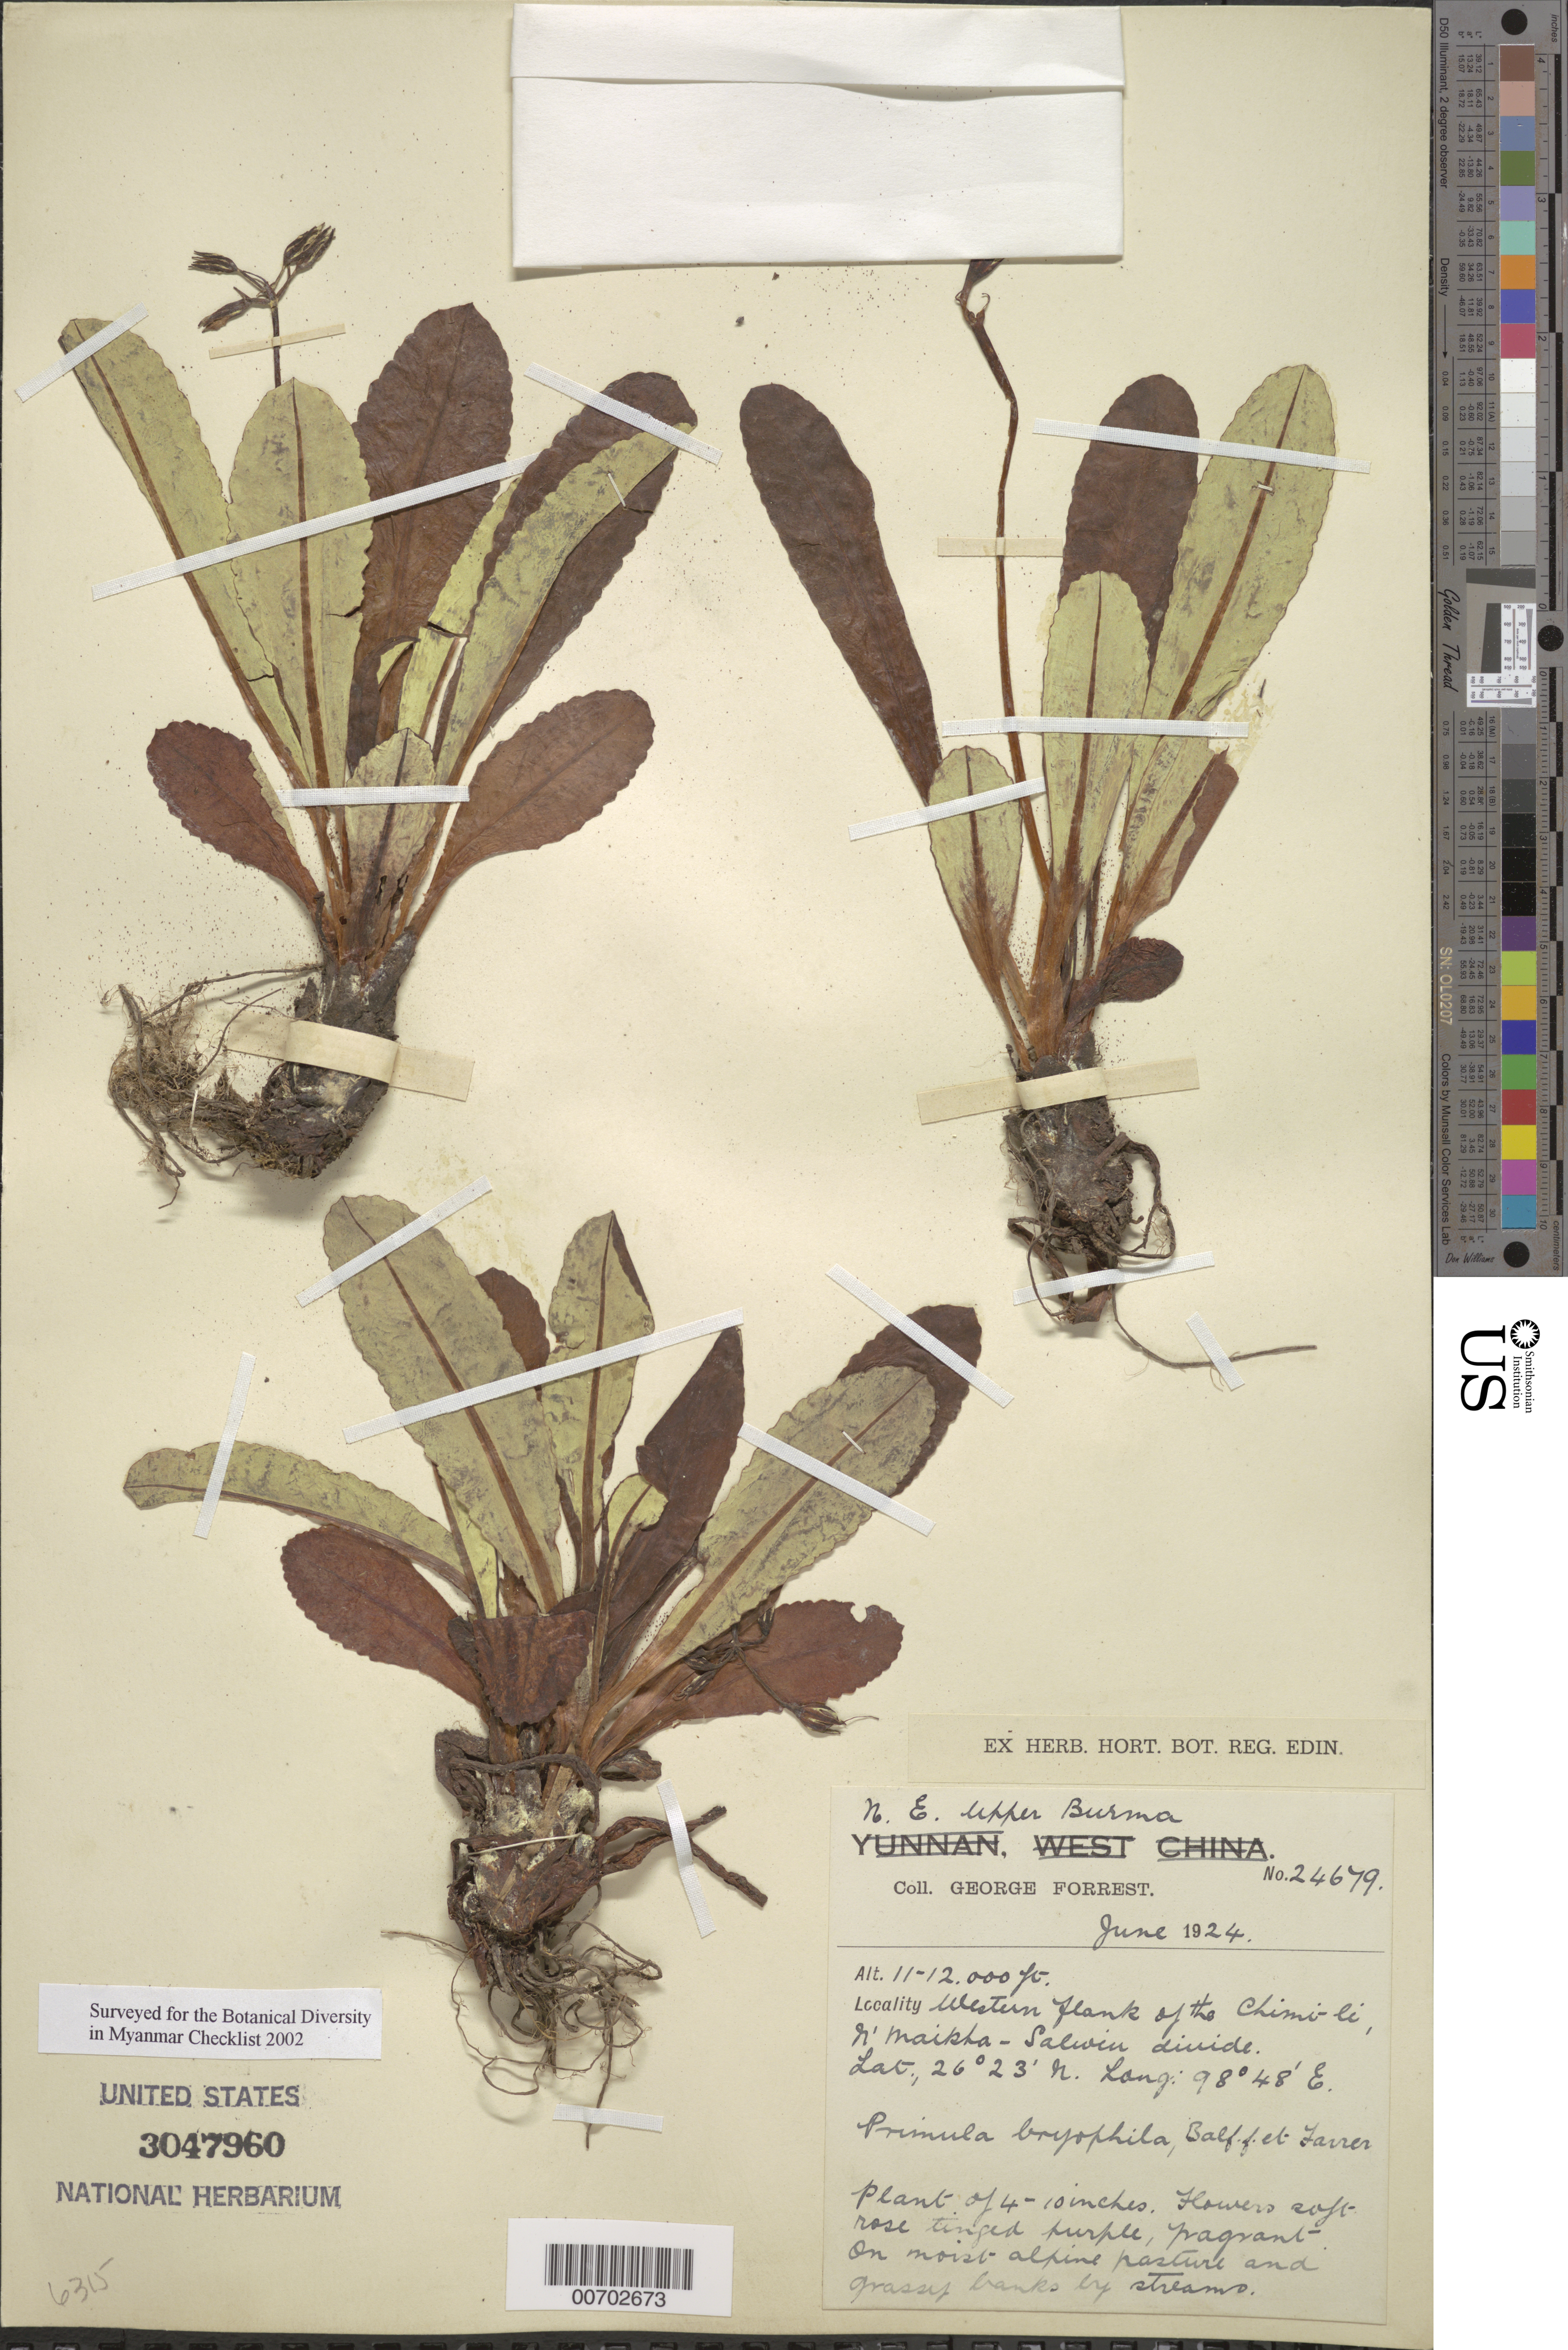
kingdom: Plantae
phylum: Tracheophyta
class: Magnoliopsida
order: Ericales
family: Primulaceae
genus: Primula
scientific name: Primula bryophila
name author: Balf. f. & Farrer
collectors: G. Forrest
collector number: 24679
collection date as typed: Jun 1924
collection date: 1924-06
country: Myanmar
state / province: Kachin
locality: N'Maikha-Salwin Divide, W flank, Chimi-li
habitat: Moist alpine pasture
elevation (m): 3353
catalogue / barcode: US 3047960